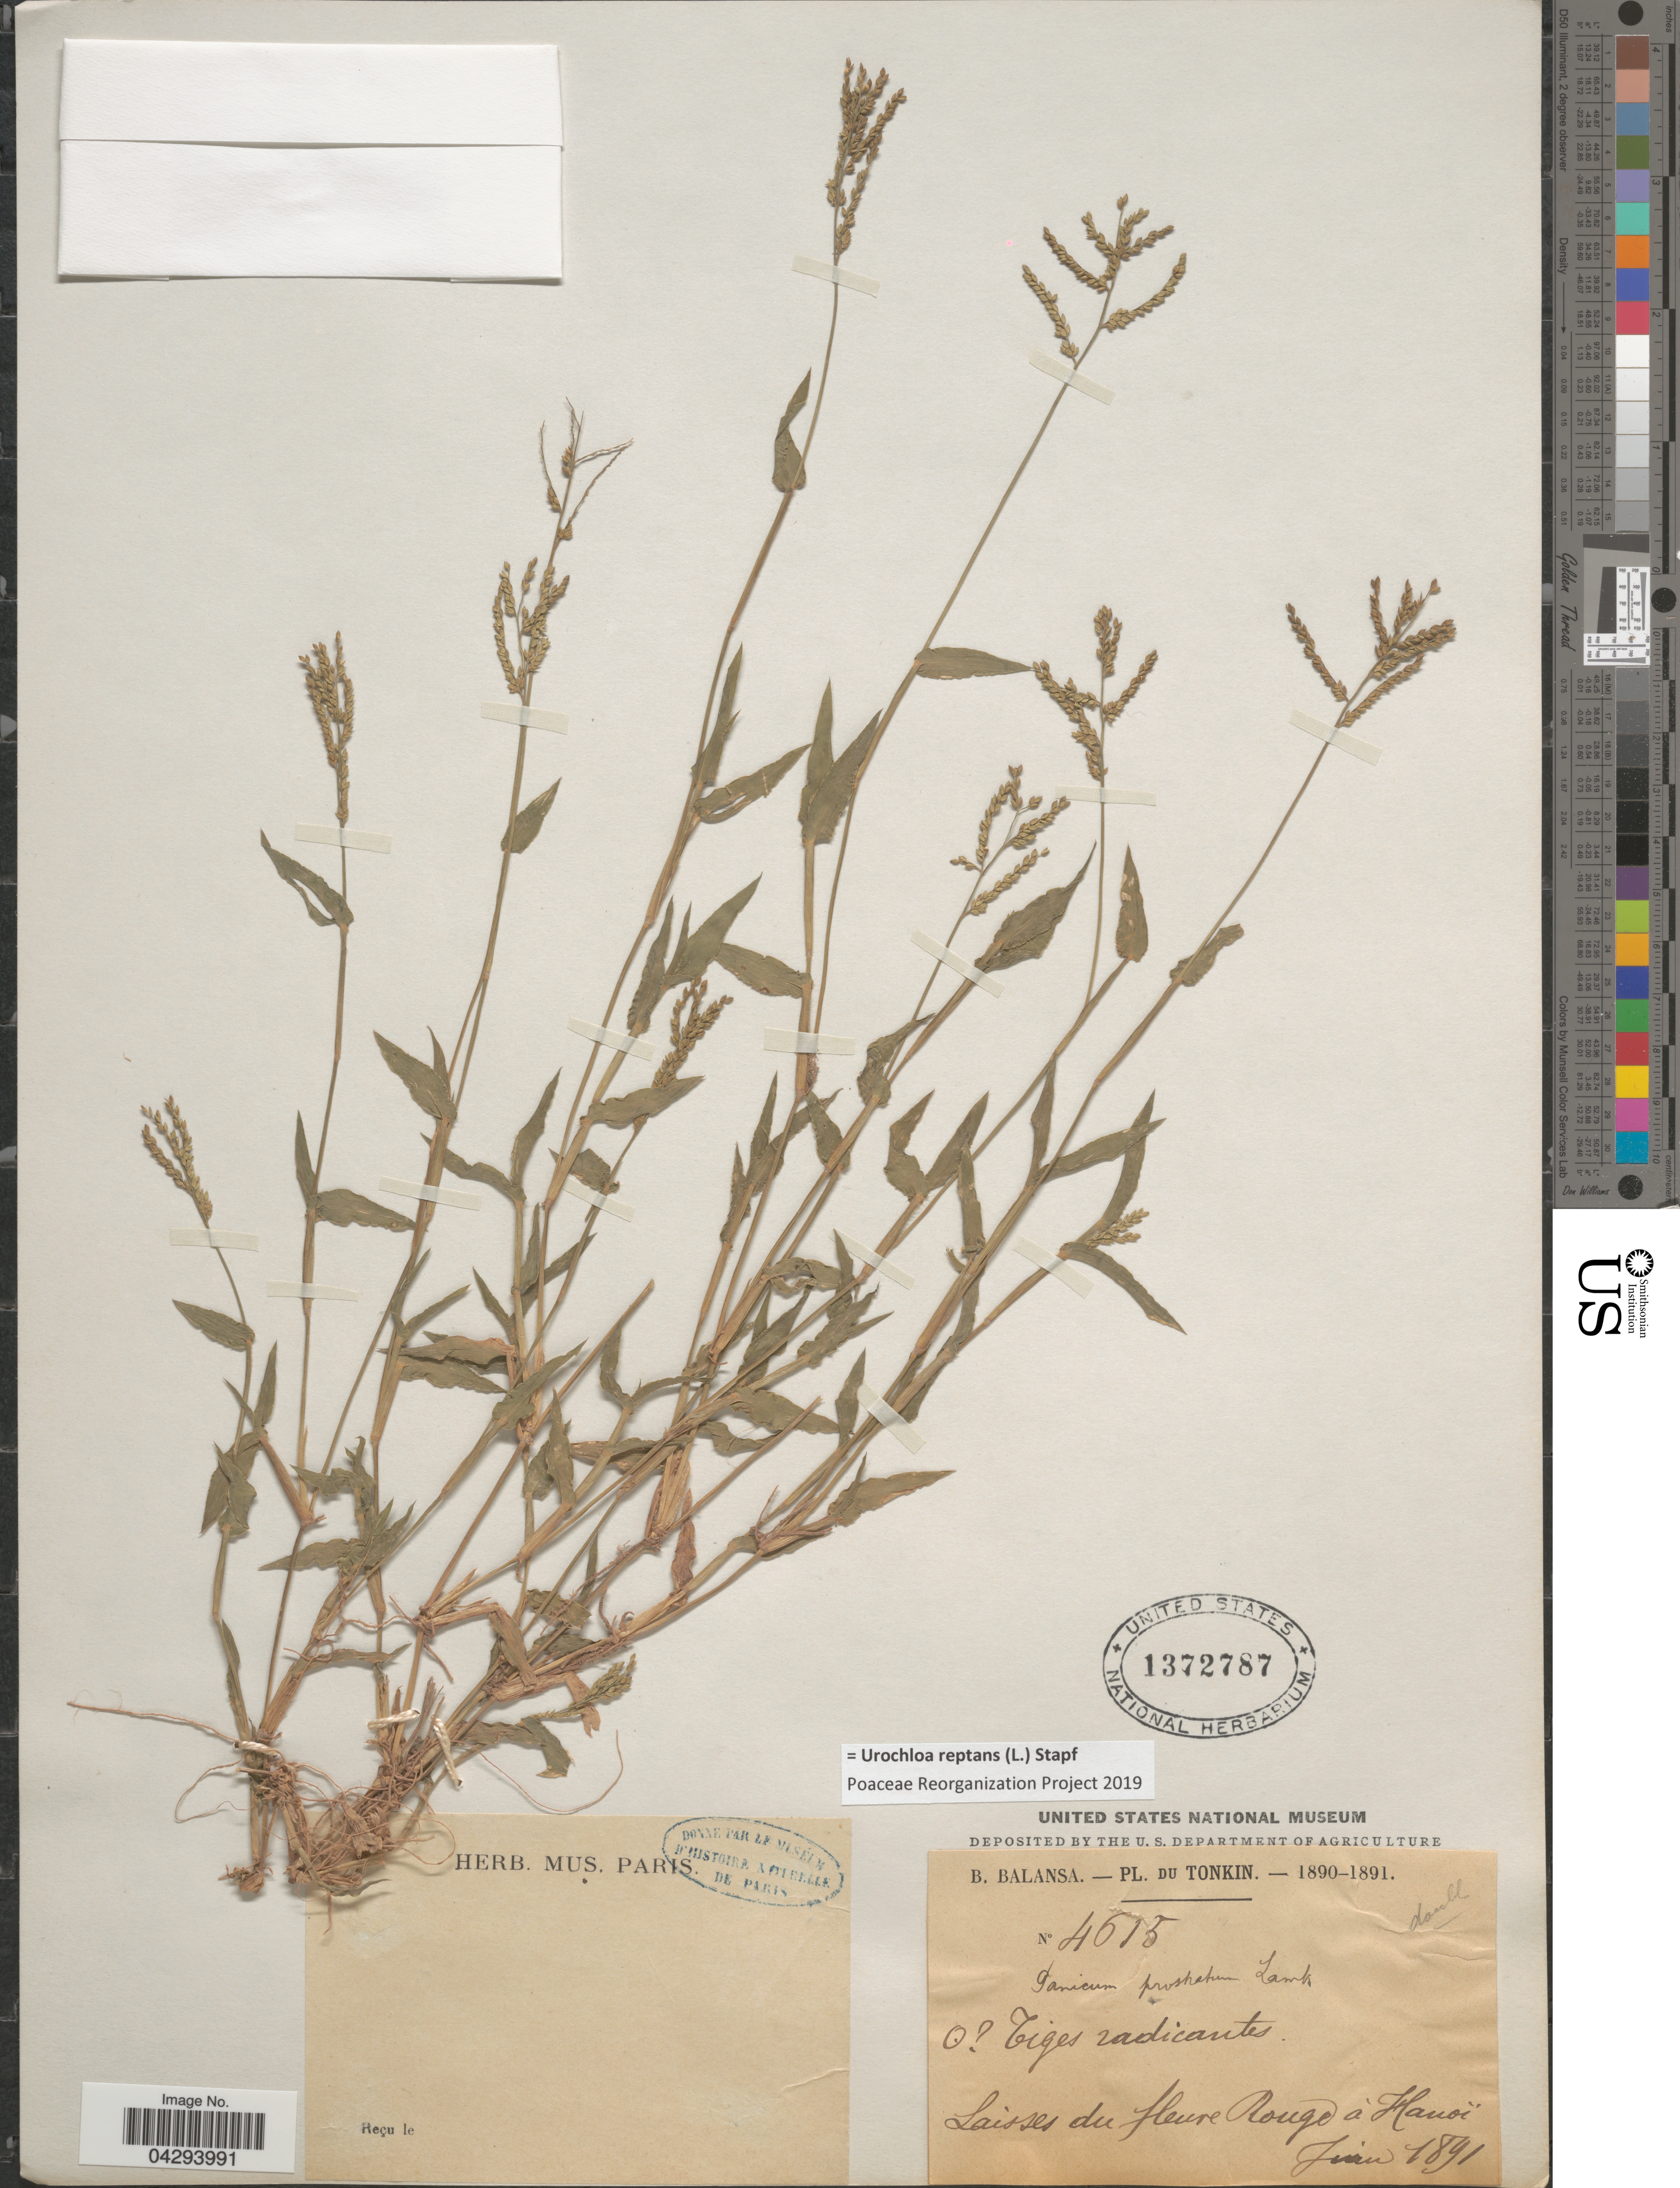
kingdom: Plantae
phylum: Tracheophyta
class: Liliopsida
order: Poales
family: Poaceae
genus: Urochloa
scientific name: Urochloa reptans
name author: (L.) Stapf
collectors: B. Balansa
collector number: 4615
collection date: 1891-06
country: Vietnam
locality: Tonkin. Laisses du fleure Rouge a Hanoi.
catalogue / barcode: US 1372787